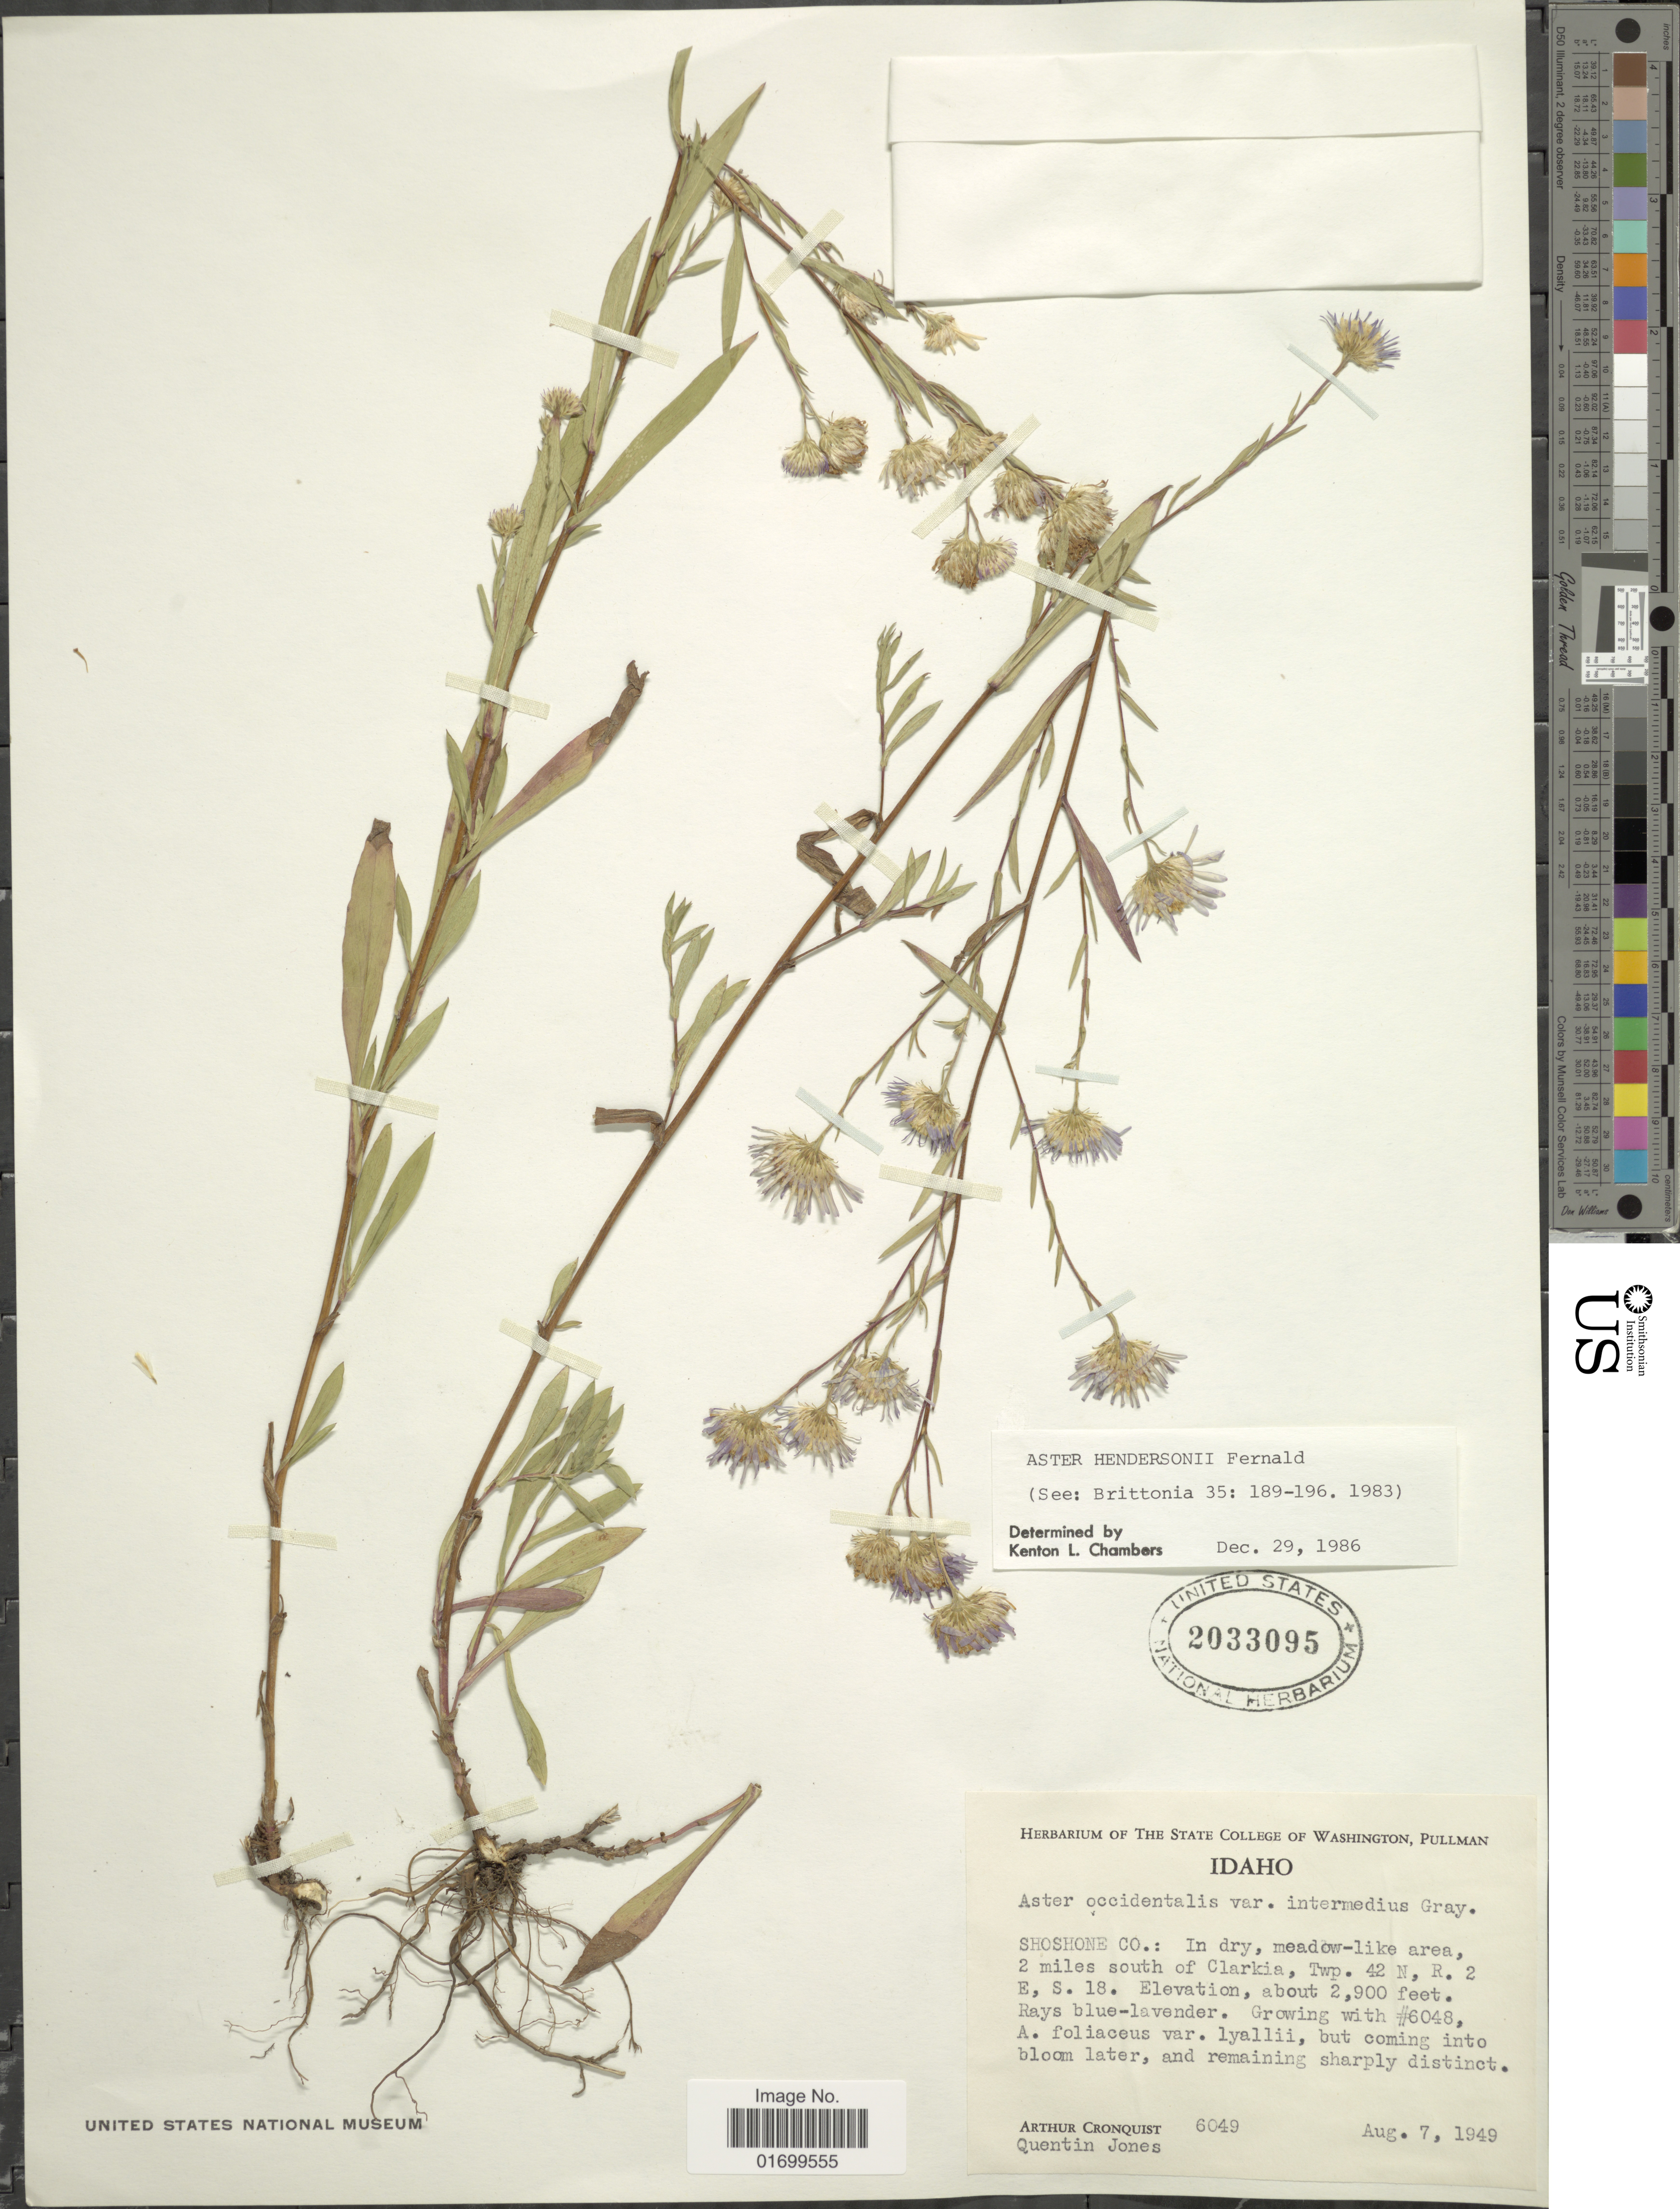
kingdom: Plantae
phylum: Tracheophyta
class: Magnoliopsida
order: Asterales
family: Asteraceae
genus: Symphyotrichum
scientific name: Symphyotrichum hendersonii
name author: (Fernald) G.L. Nesom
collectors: A. J. Cronquist & Q. Jones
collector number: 6049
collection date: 1949-08-07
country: United States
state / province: Idaho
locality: Shoshone Co.: in dry, meadow-like area, 2 miles south of Clarkia, Twp. 42 N, R. 2 E, S. 18.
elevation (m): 884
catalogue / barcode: US 2033095